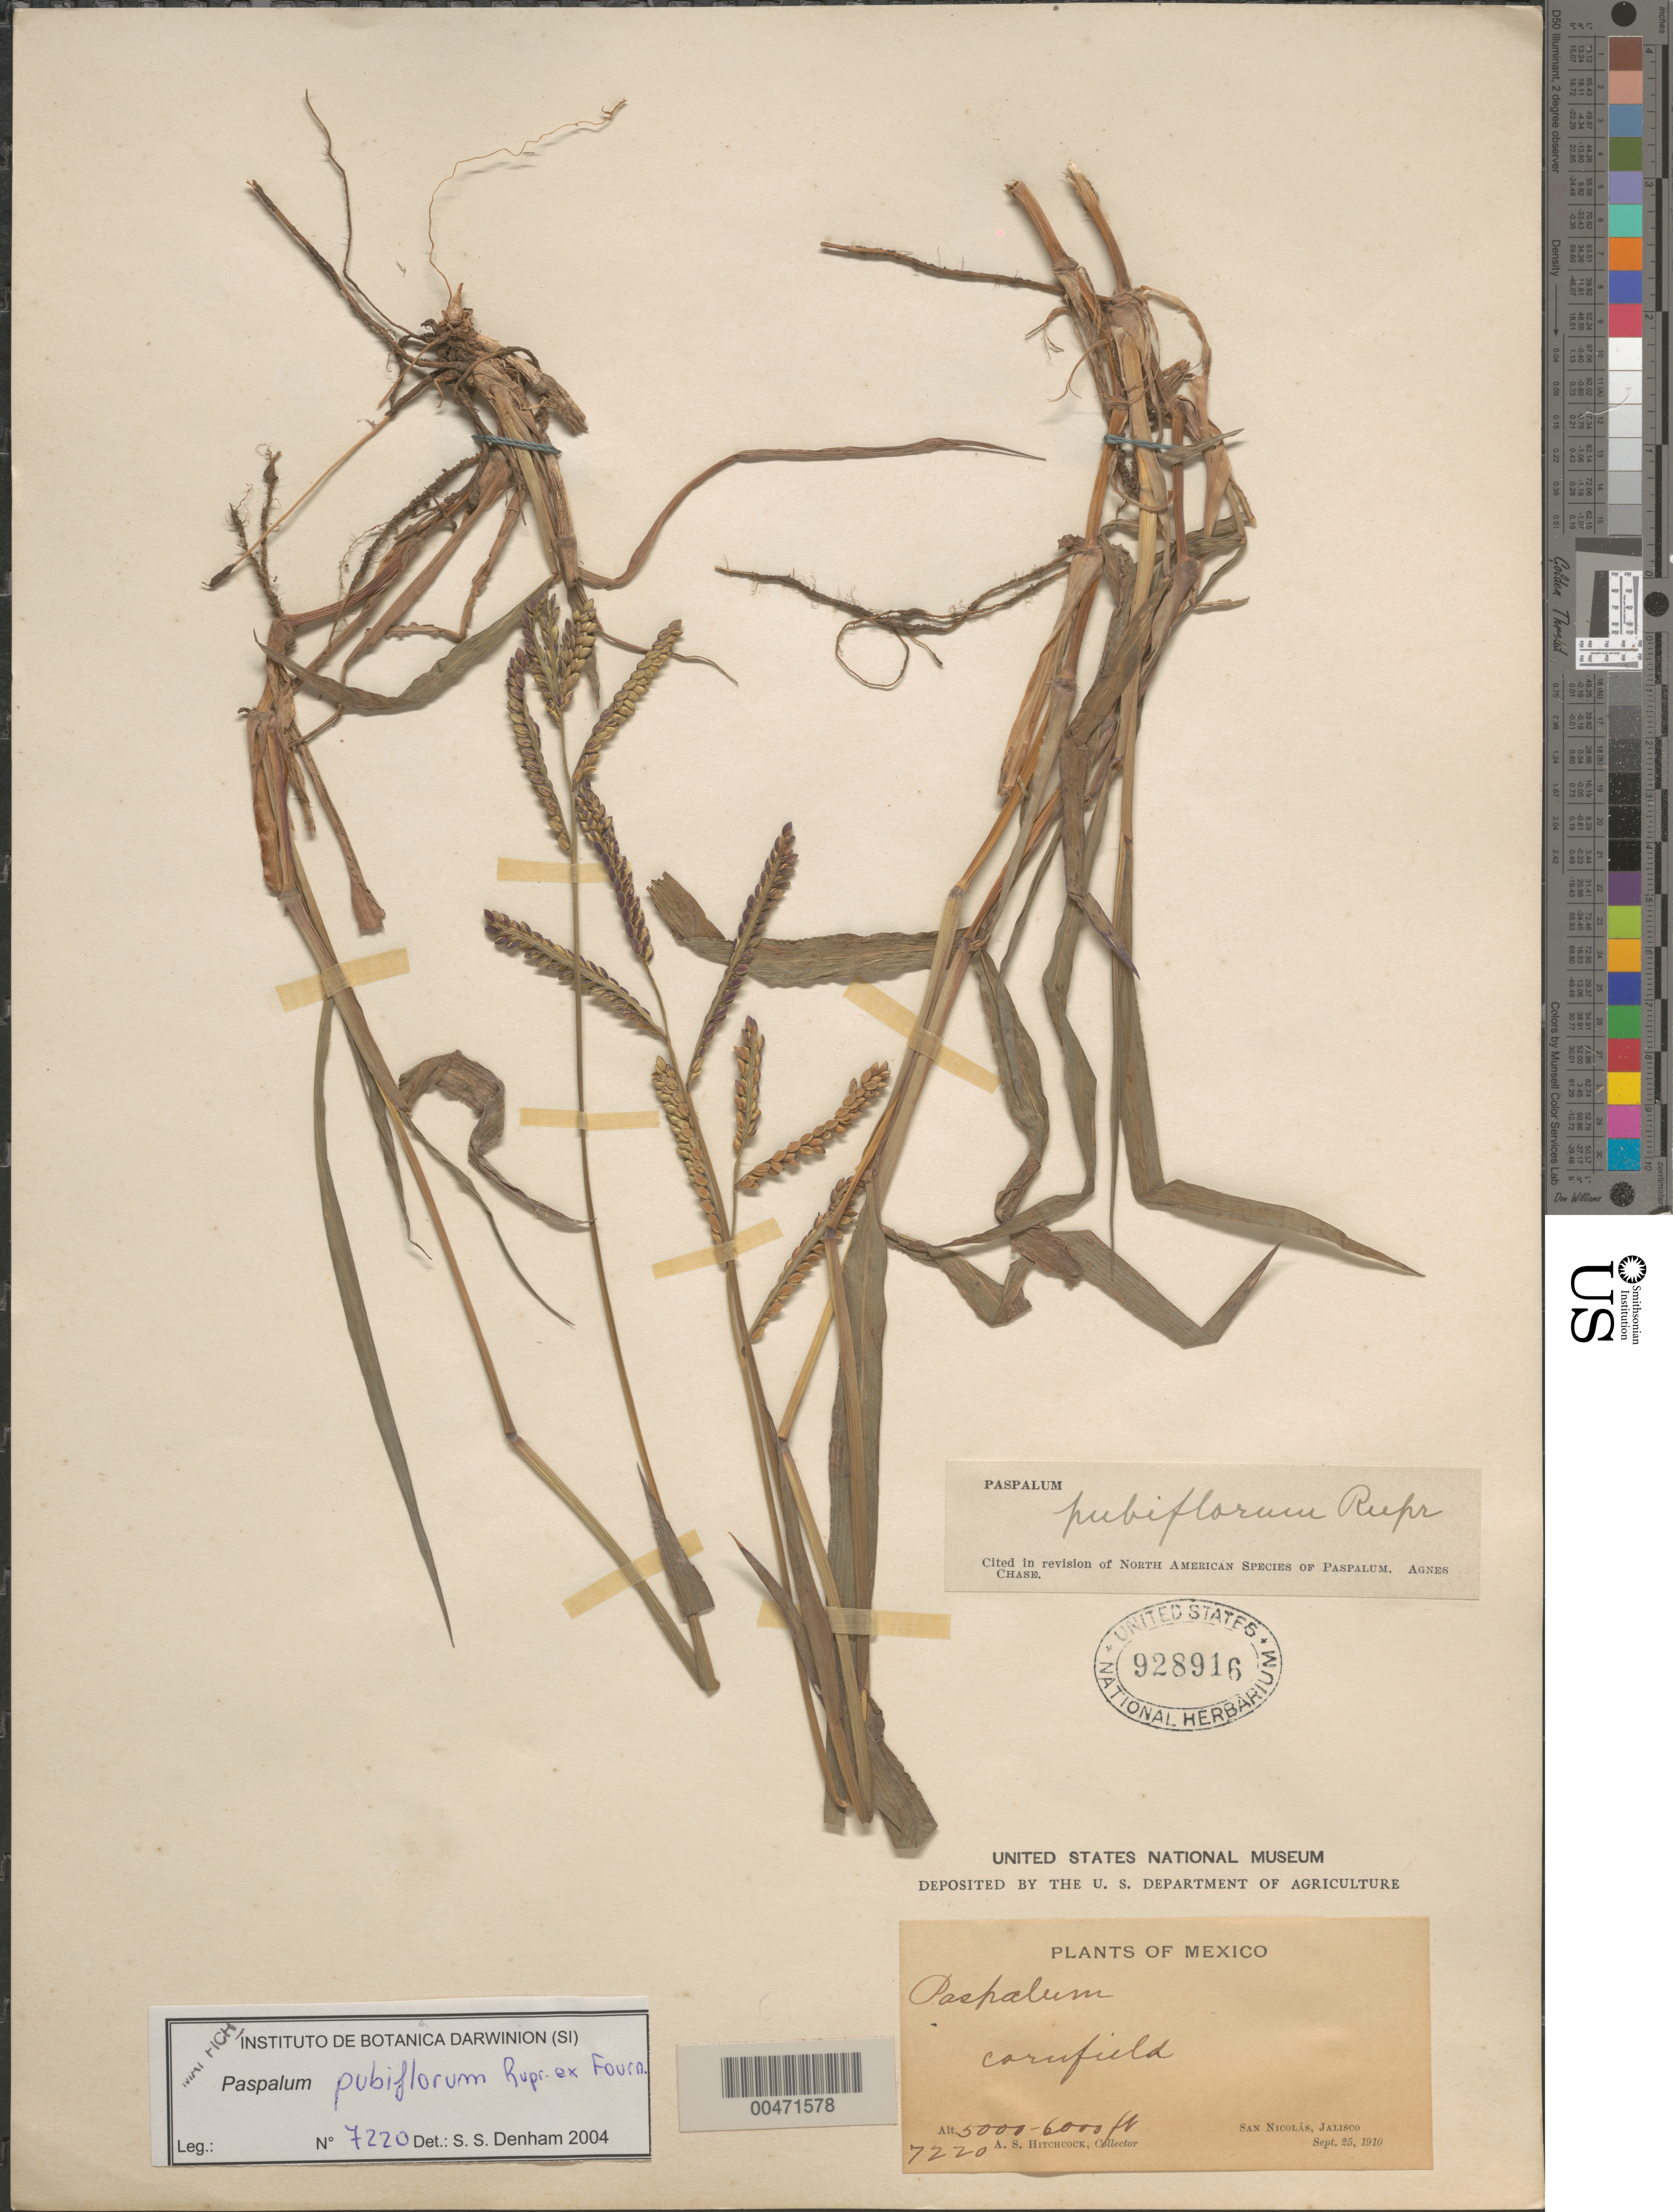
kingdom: Plantae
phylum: Tracheophyta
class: Liliopsida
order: Poales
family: Poaceae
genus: Paspalum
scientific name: Paspalum pubiflorum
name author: Rupr. ex E. Fourn.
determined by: Chase, [M.] Agnes, (US)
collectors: A. S. Hitchcock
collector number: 7220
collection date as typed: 25 Sep 1910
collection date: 1910-09-25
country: Mexico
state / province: Jalisco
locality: San Nicolás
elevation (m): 1524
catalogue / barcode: US 928916